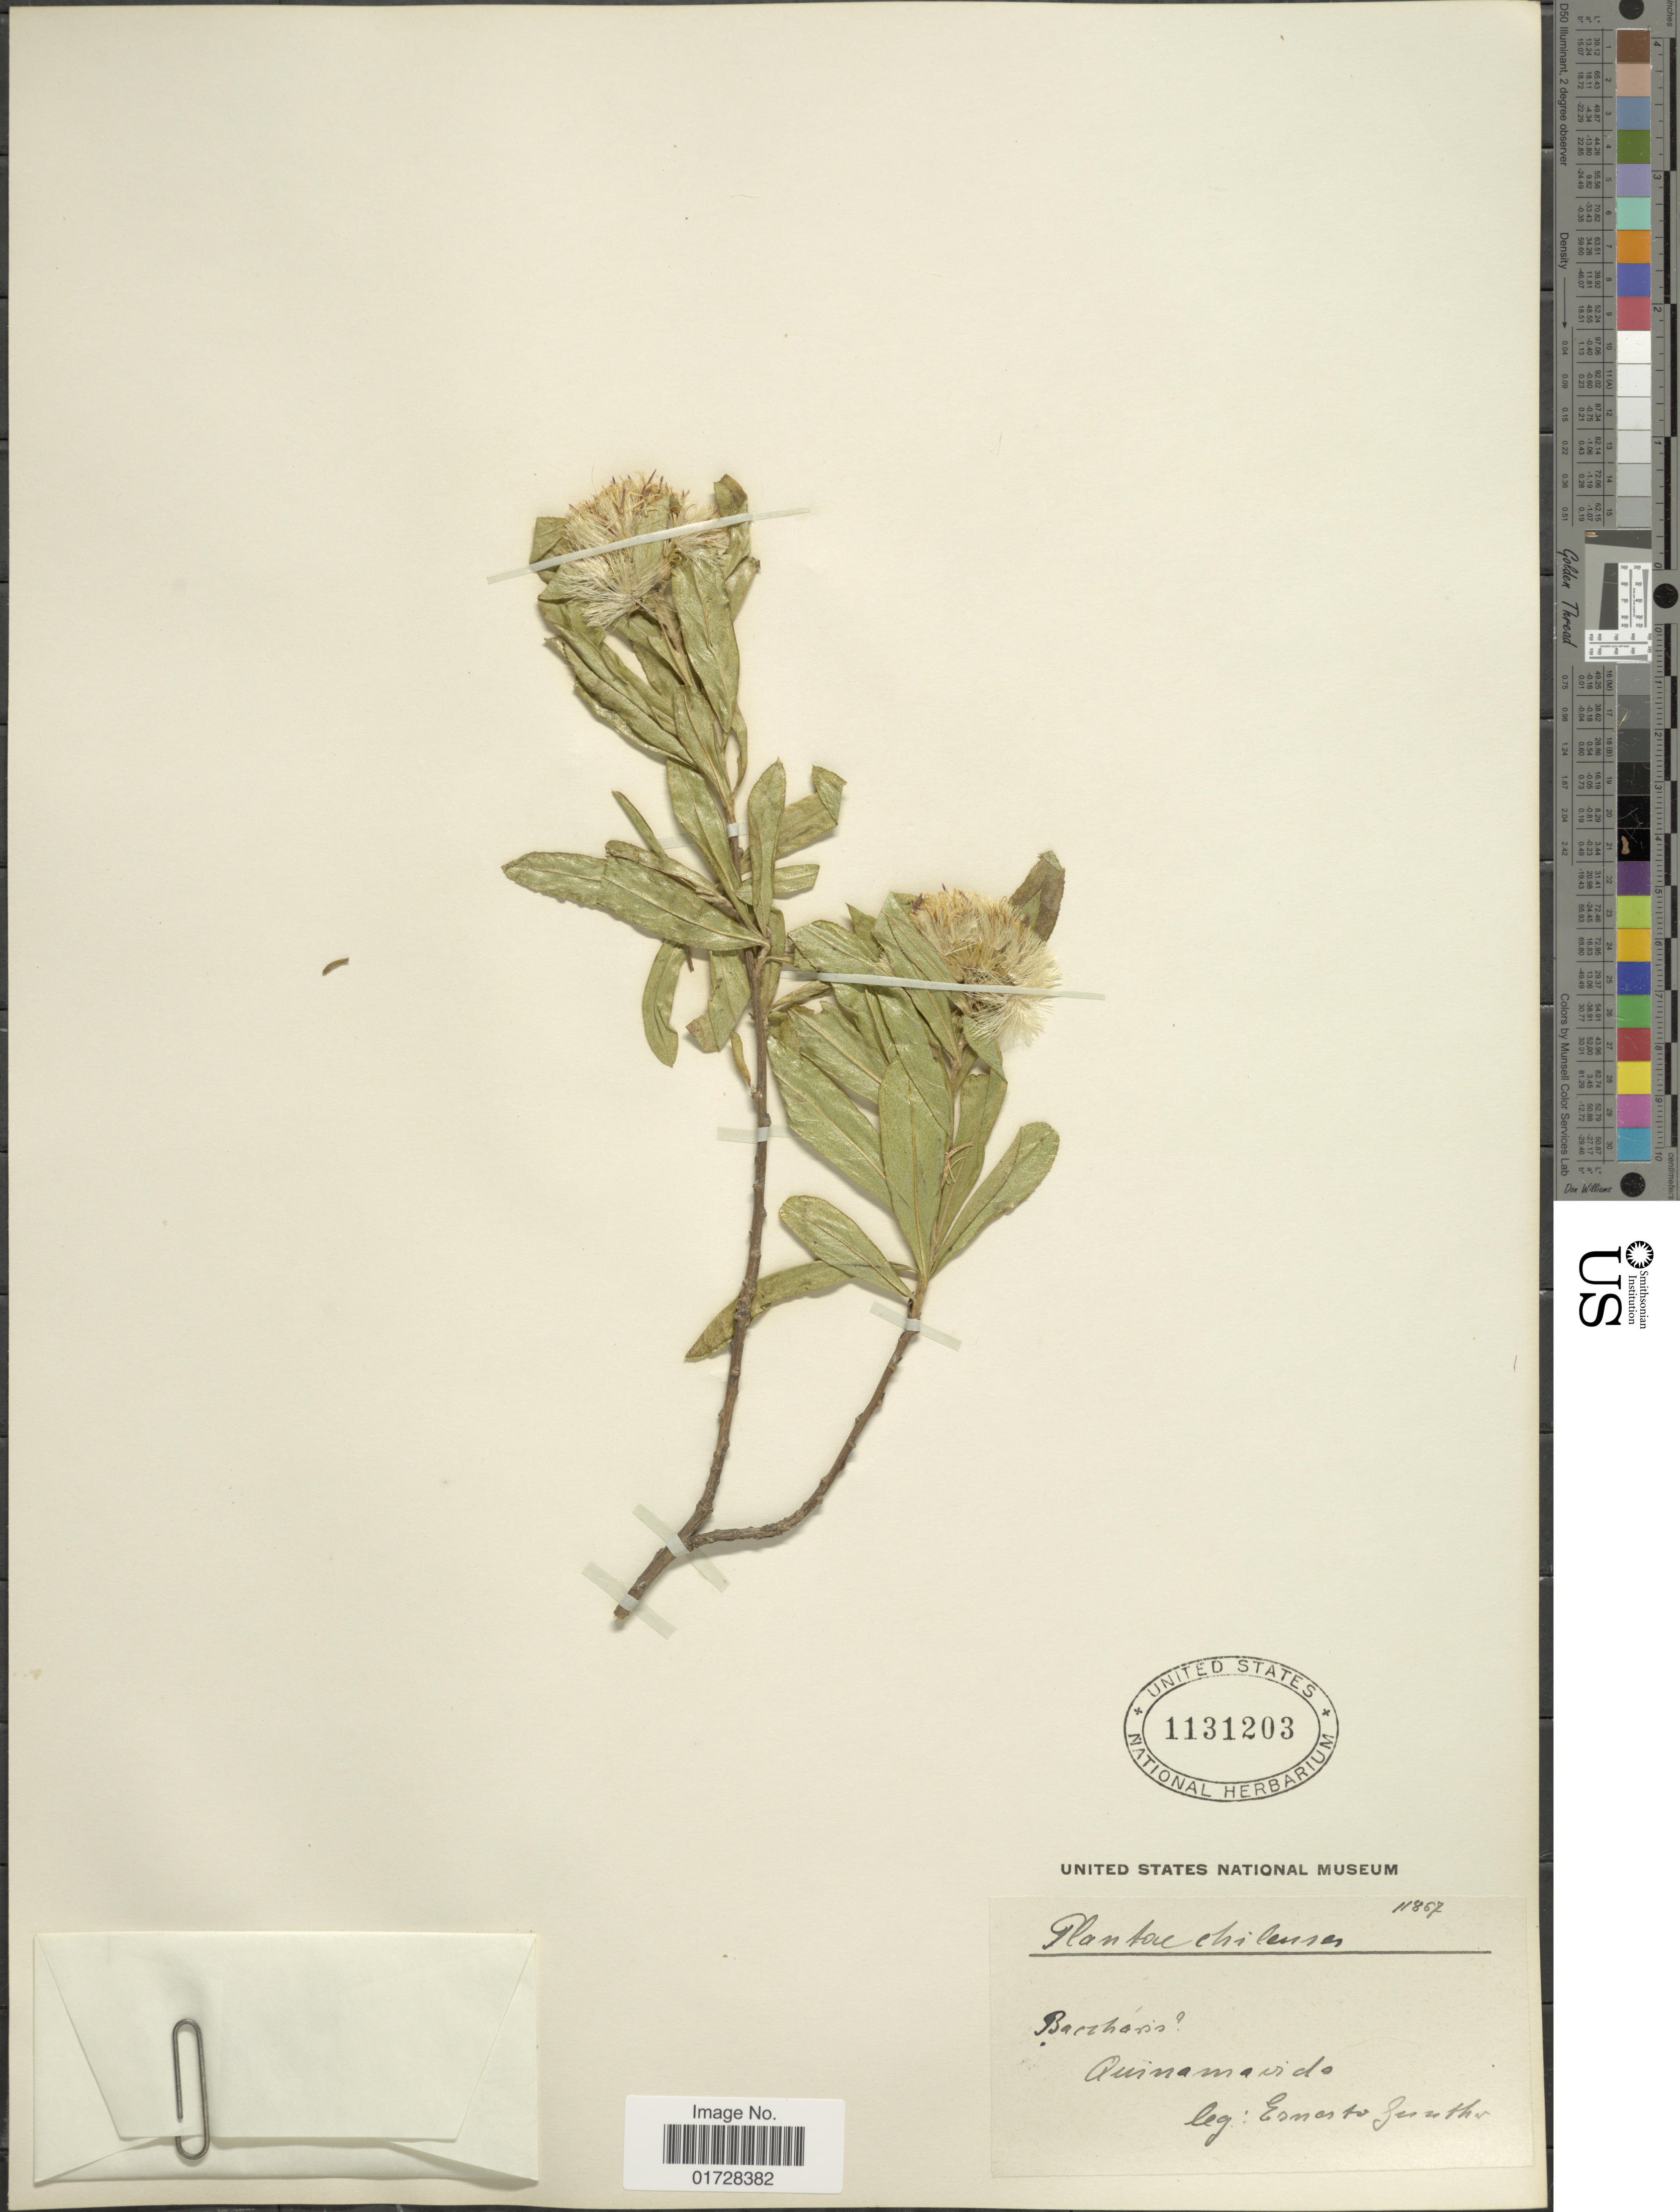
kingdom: Plantae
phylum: Tracheophyta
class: Magnoliopsida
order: Asterales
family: Asteraceae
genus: Baccharis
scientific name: Baccharis sp.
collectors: E. Gunther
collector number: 11867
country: Chile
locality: Quinamavida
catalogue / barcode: US 1131203